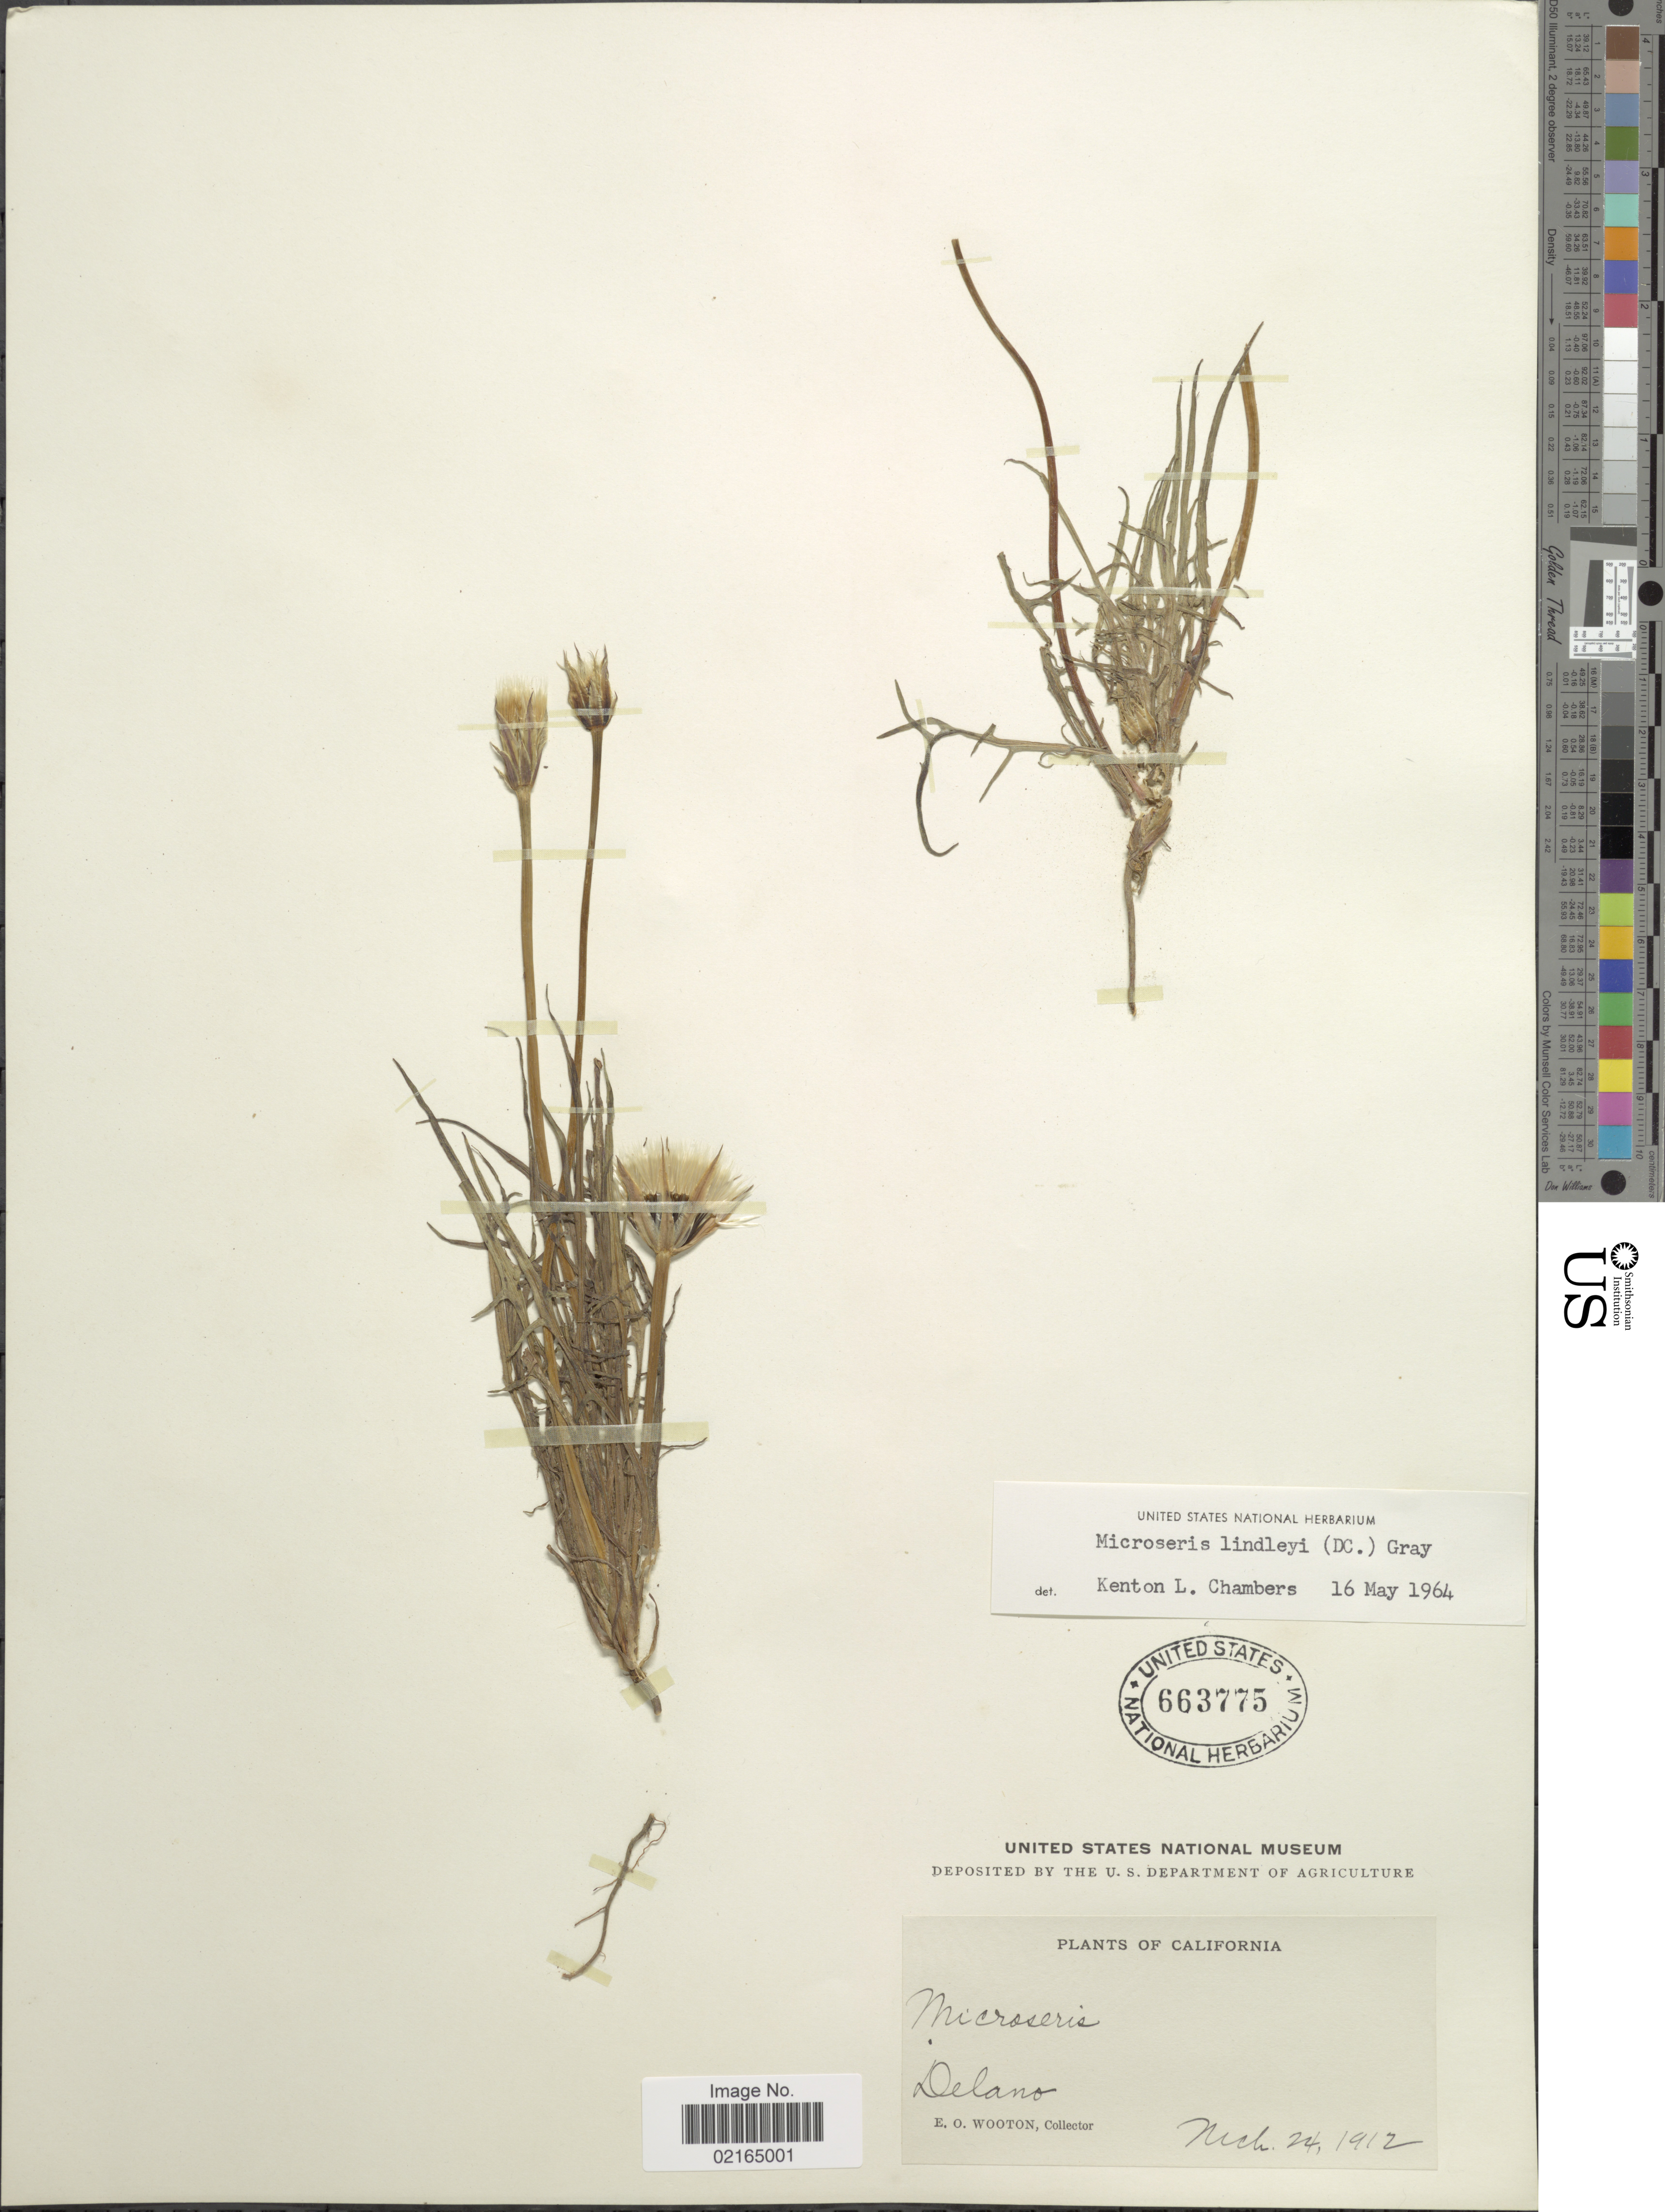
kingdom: Plantae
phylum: Tracheophyta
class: Magnoliopsida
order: Asterales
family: Asteraceae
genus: Uropappus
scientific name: Uropappus lindleyi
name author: (DC.) Nutt.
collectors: E. O. Wooton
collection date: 1912-03-24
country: United States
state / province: California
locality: Delano.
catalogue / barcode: US 663775